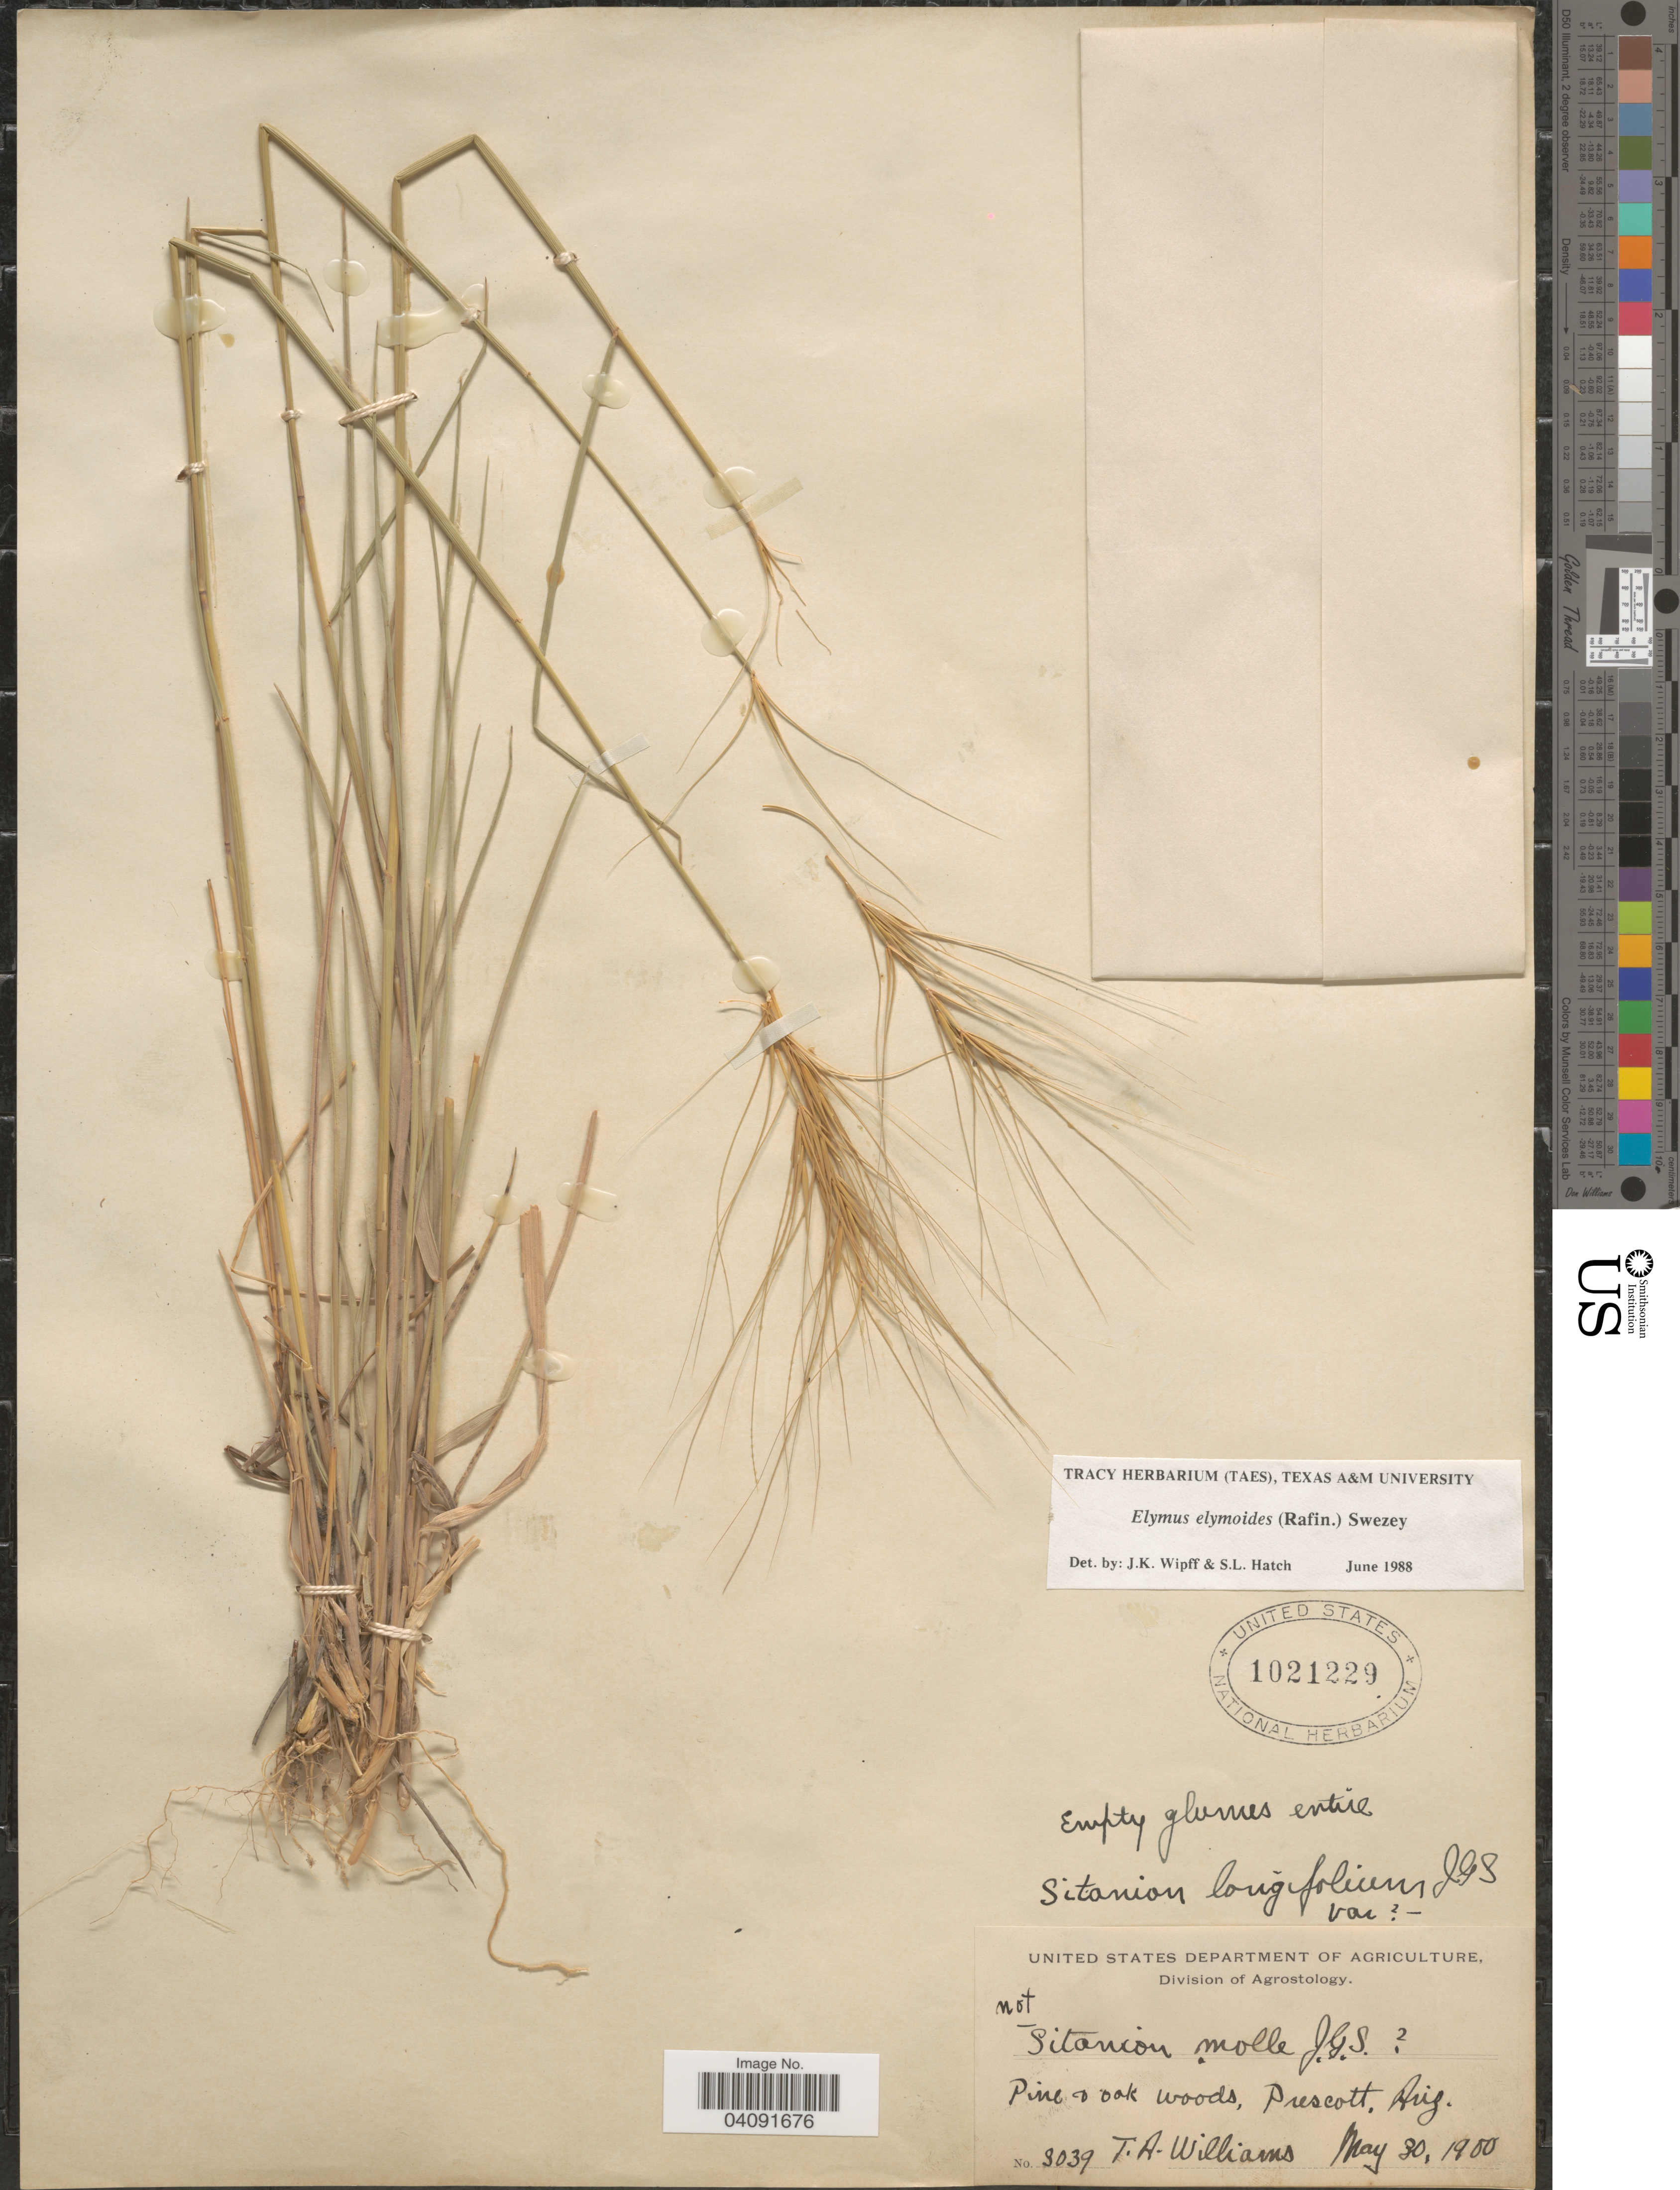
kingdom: Plantae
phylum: Tracheophyta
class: Liliopsida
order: Poales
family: Poaceae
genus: Elymus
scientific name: Elymus elymoides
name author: (Raf.) Swezey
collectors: T. Williams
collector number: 3039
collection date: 1900-05-30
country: United States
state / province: Arizona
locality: Prescott.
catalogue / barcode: US 1021229